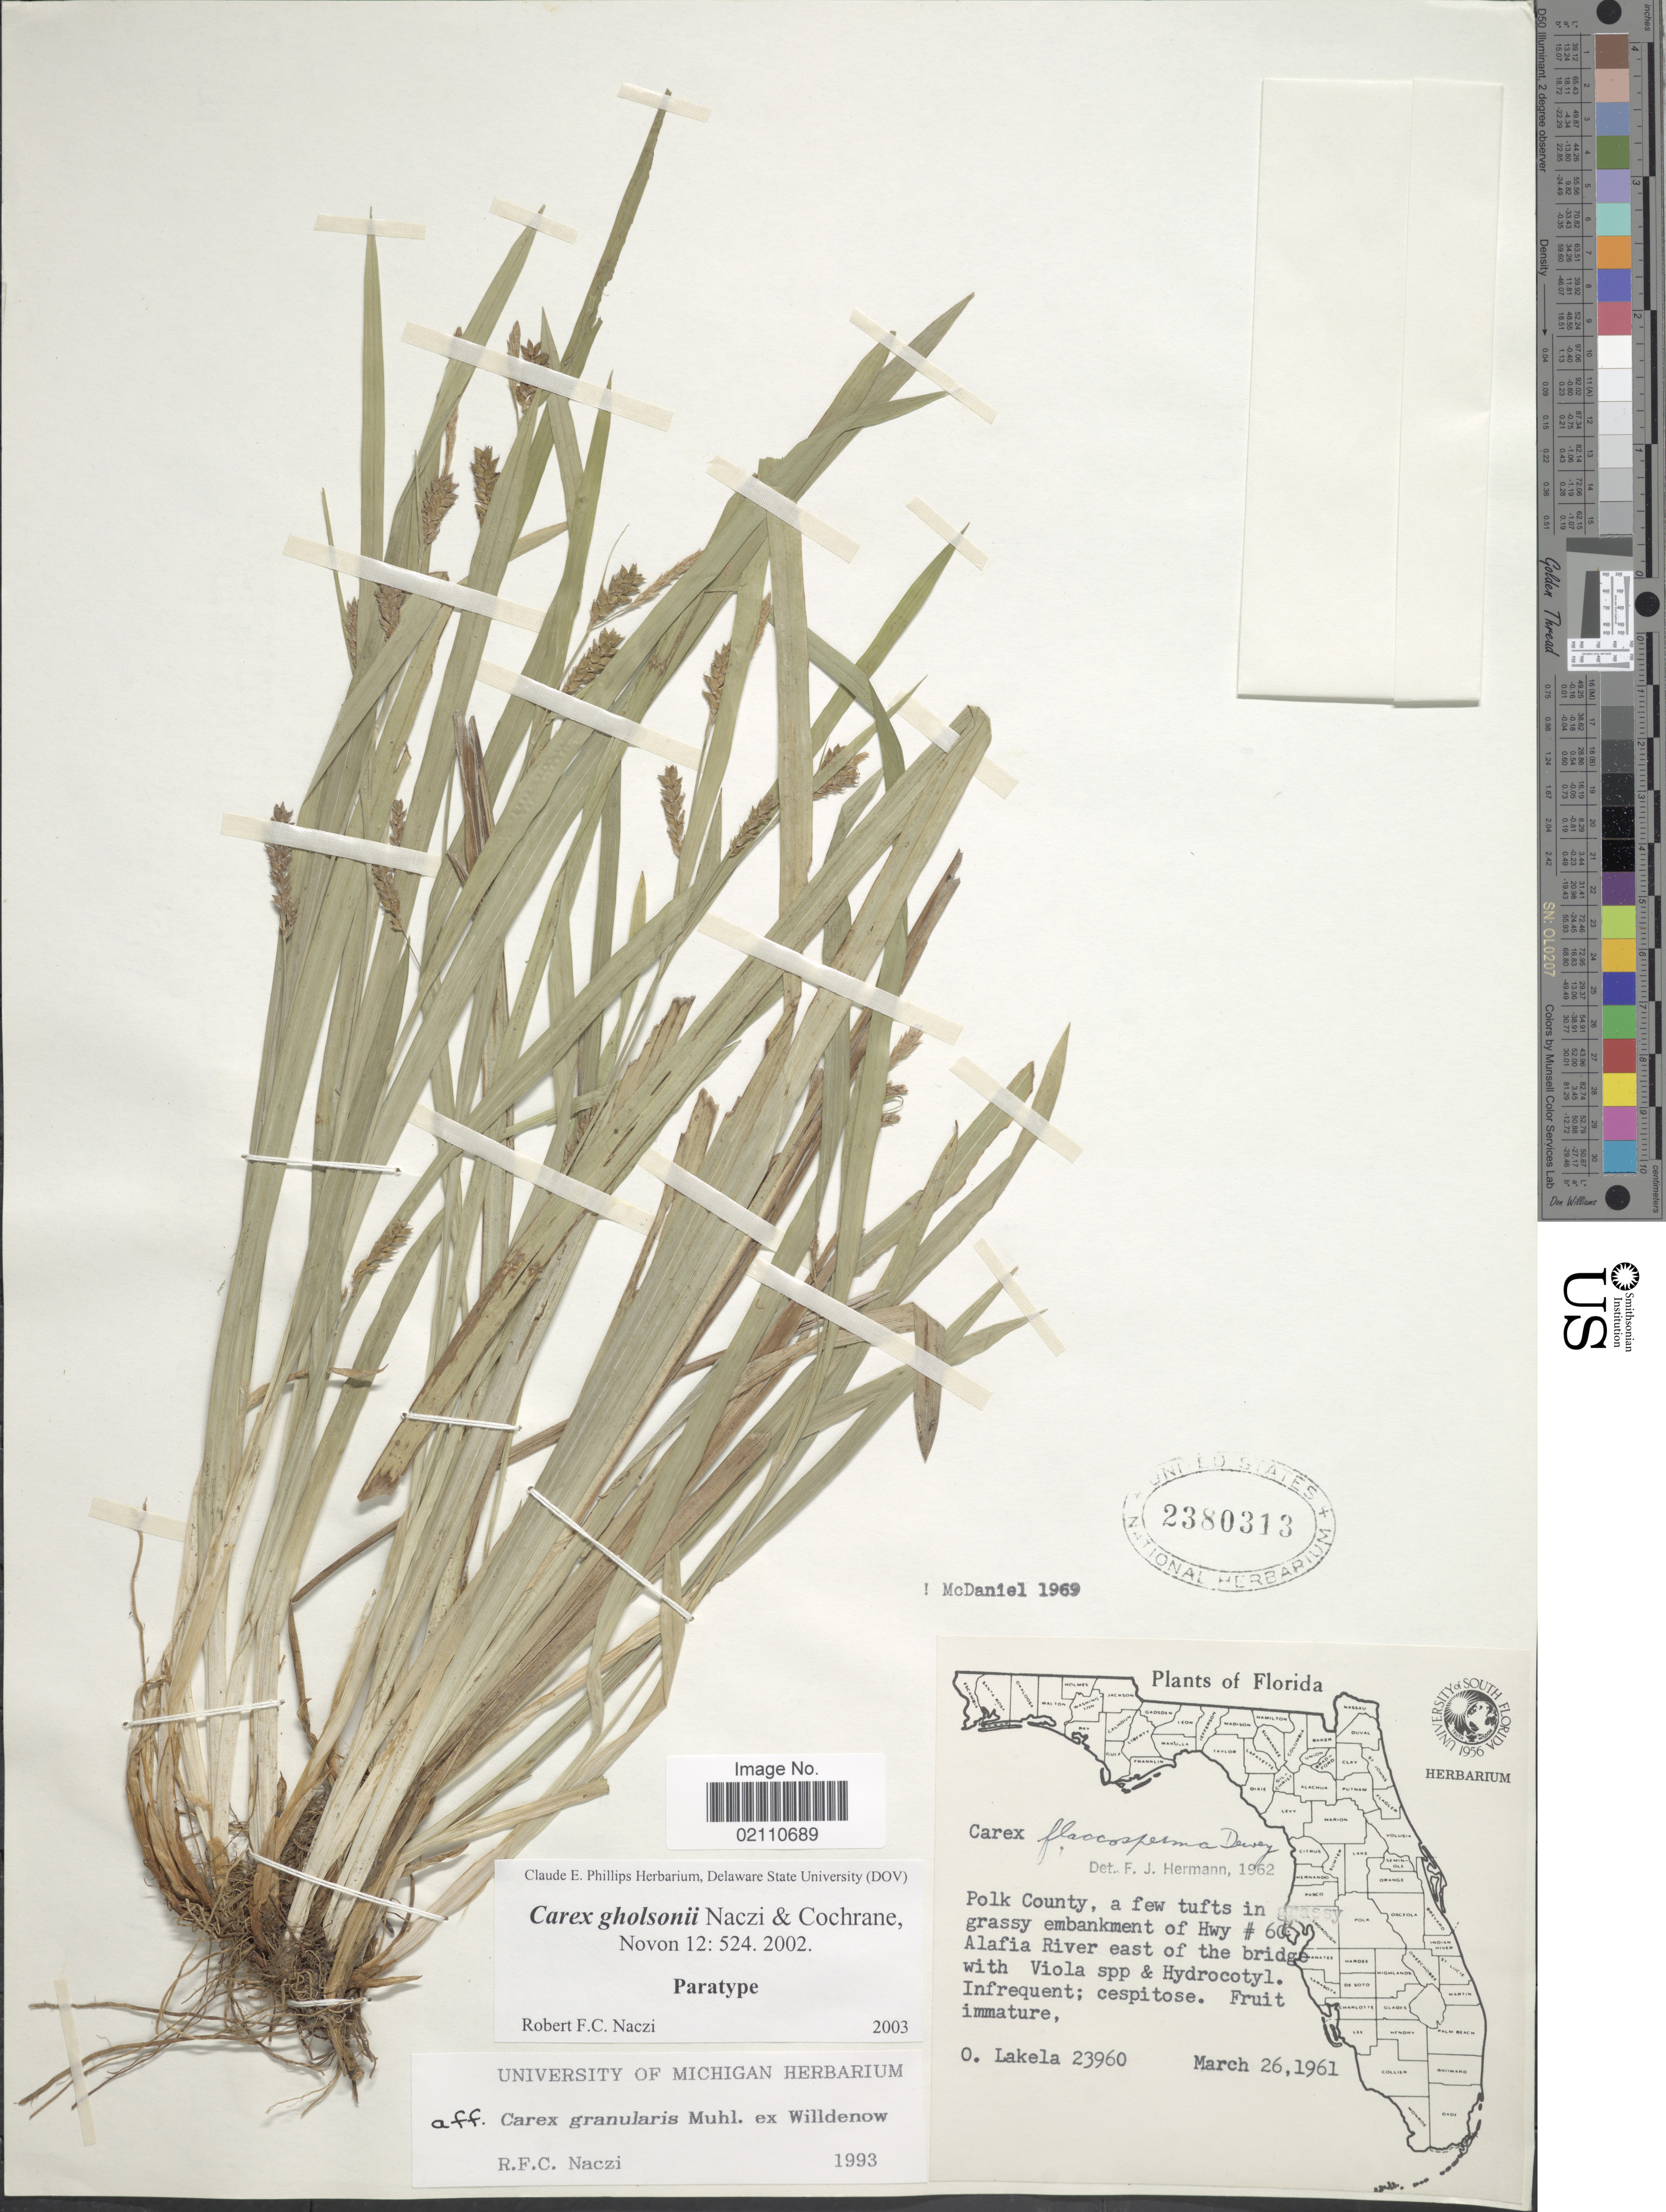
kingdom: Plantae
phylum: Tracheophyta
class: Liliopsida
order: Poales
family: Cyperaceae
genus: Carex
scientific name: Carex gholsonii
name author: Naczi & Cochrane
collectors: O. Lakela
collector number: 23960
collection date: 1961-03-26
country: United States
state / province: Florida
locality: Polk County, a few tufts in grassy embankment of Hwy #60 Alafia River east of the bridge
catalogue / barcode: US 2380313